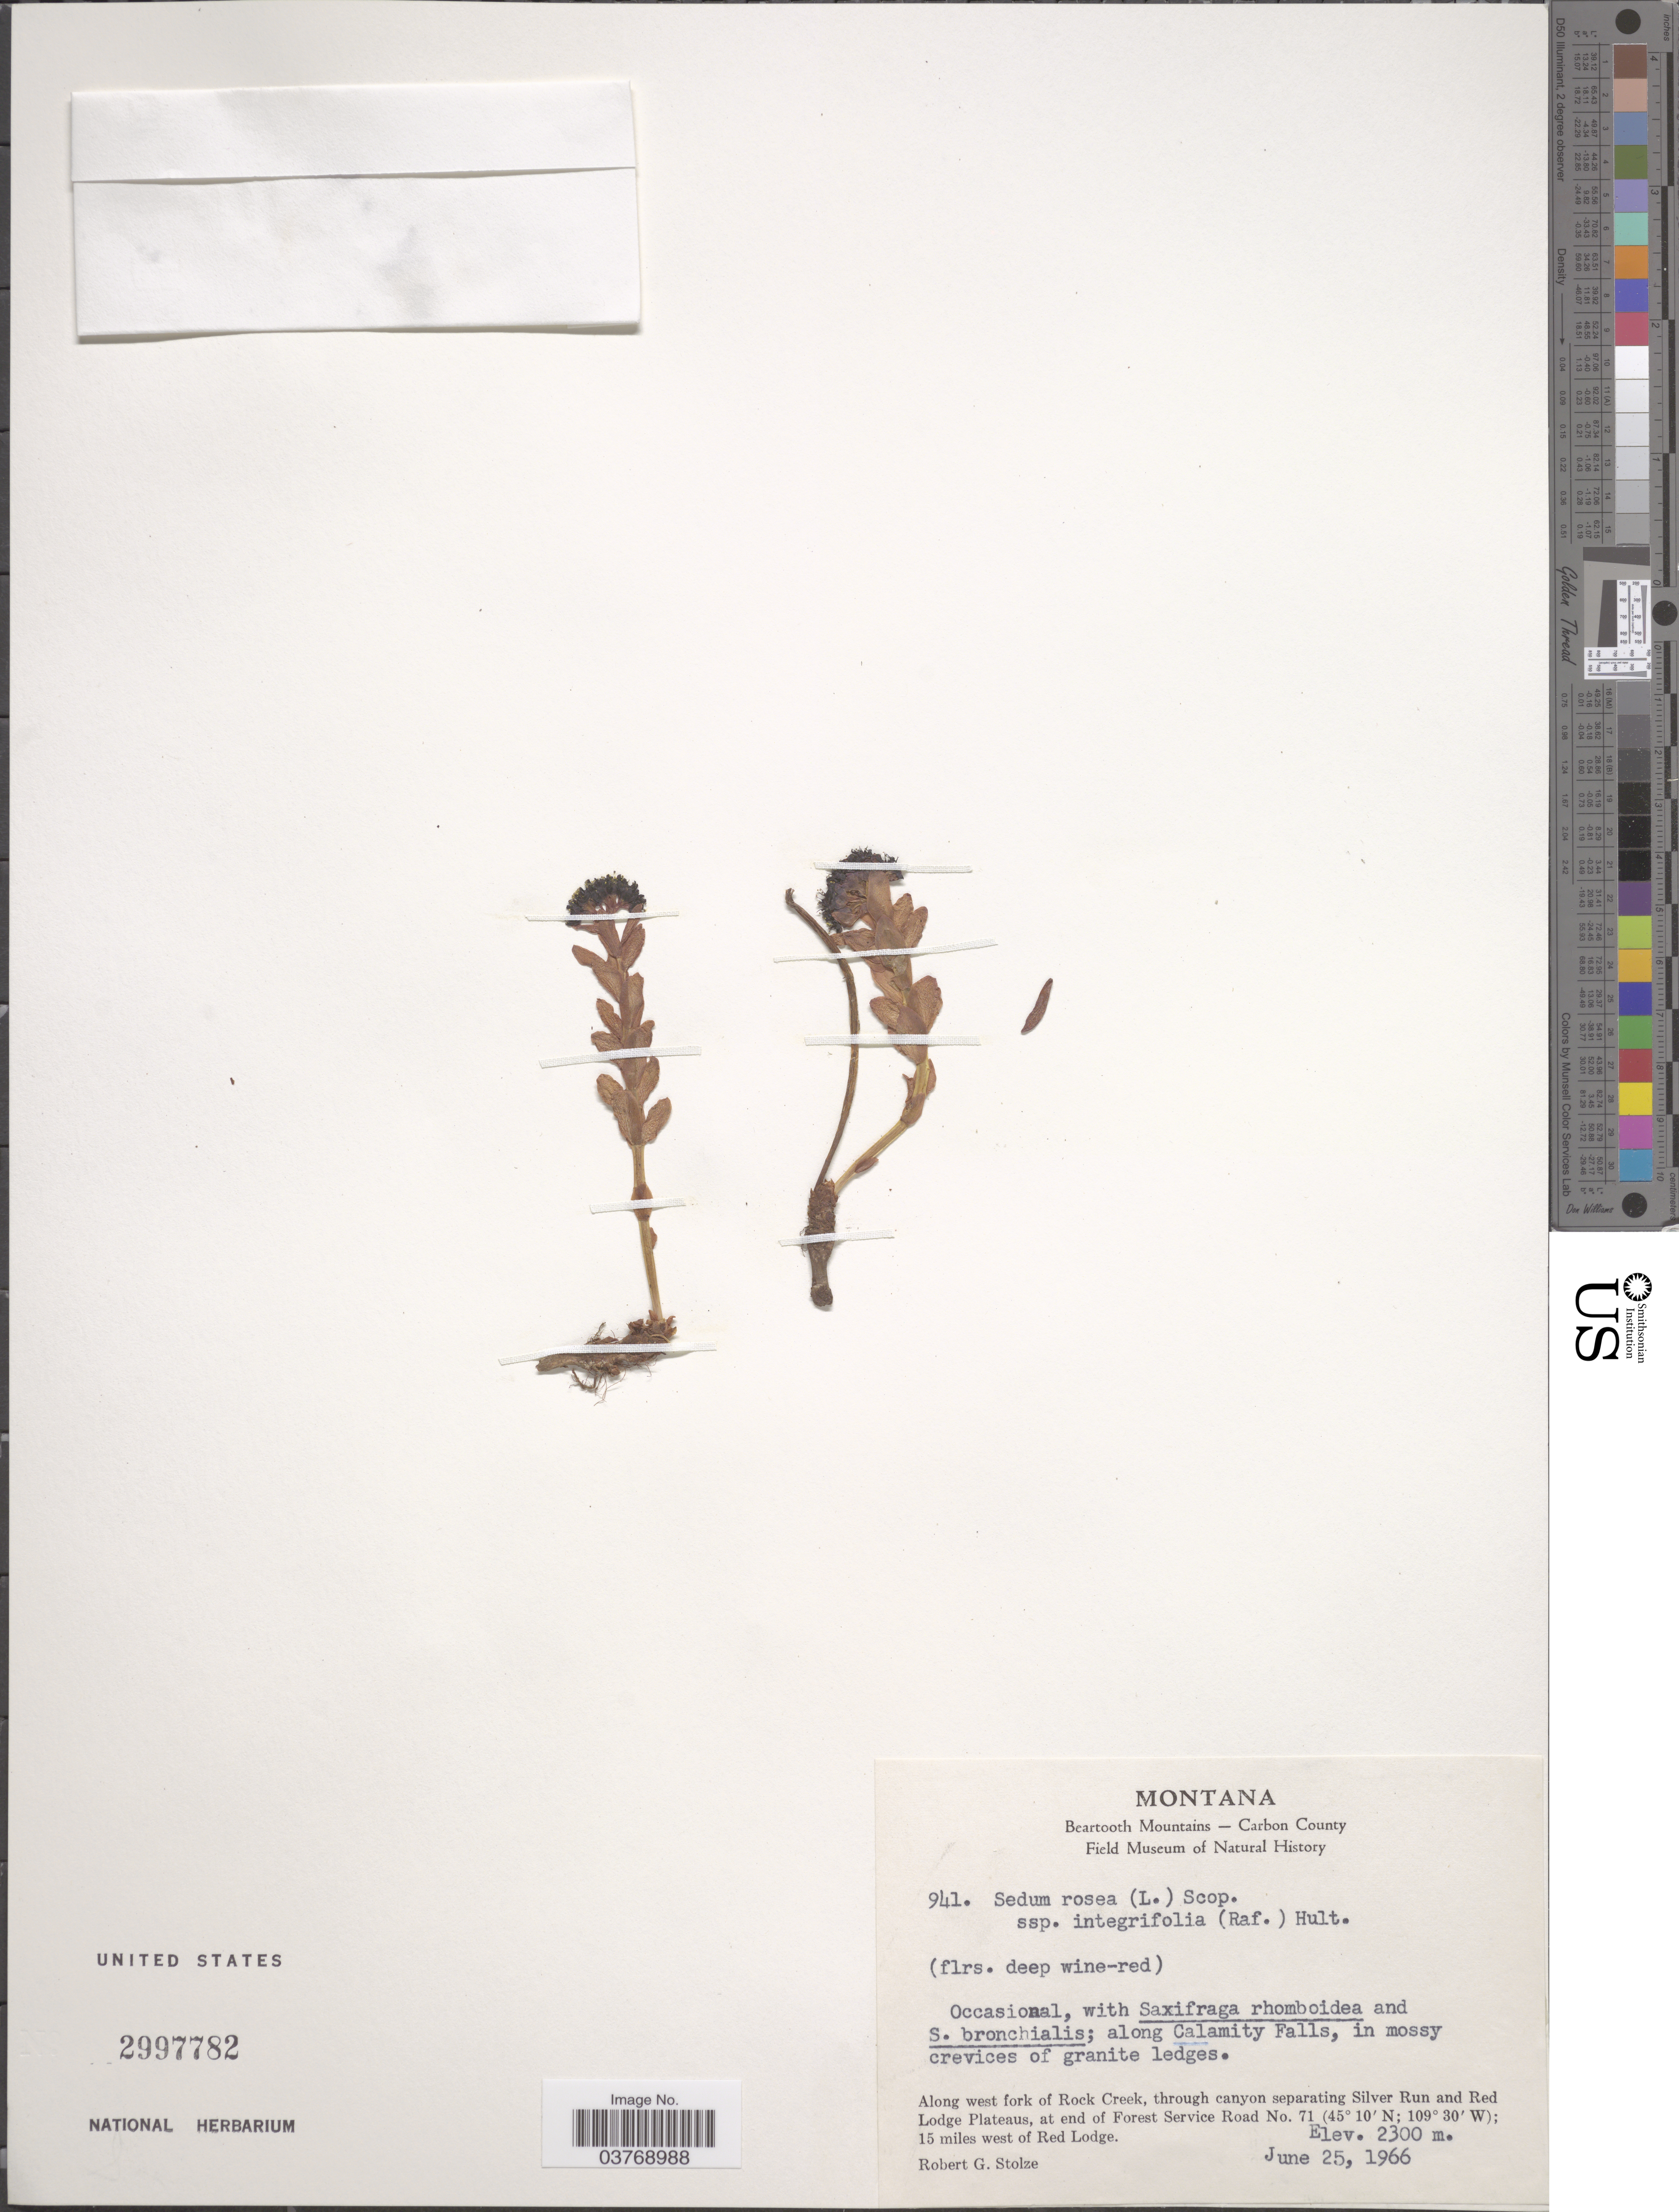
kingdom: Plantae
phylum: Tracheophyta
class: Magnoliopsida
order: Saxifragales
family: Crassulaceae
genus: Rhodiola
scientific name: Rhodiola integrifolia subsp. integrifolia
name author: Raf.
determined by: Strong, Mark T., (BOT), Smithsonian Institution - National Museum of Natural History (UNITED STATES)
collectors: R. G. Stolze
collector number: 941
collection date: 1966-06-25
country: United States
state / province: Montana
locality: Beartooth Mountains - Carbon County. Along Calamity Falls. Along west fork of Rock Creek, through canyon separating Silver Run and Red Lodge Plateaus, at end of Forest Service Road; 15 miles west of Red Lodge.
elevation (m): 2300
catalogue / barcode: US 2997782